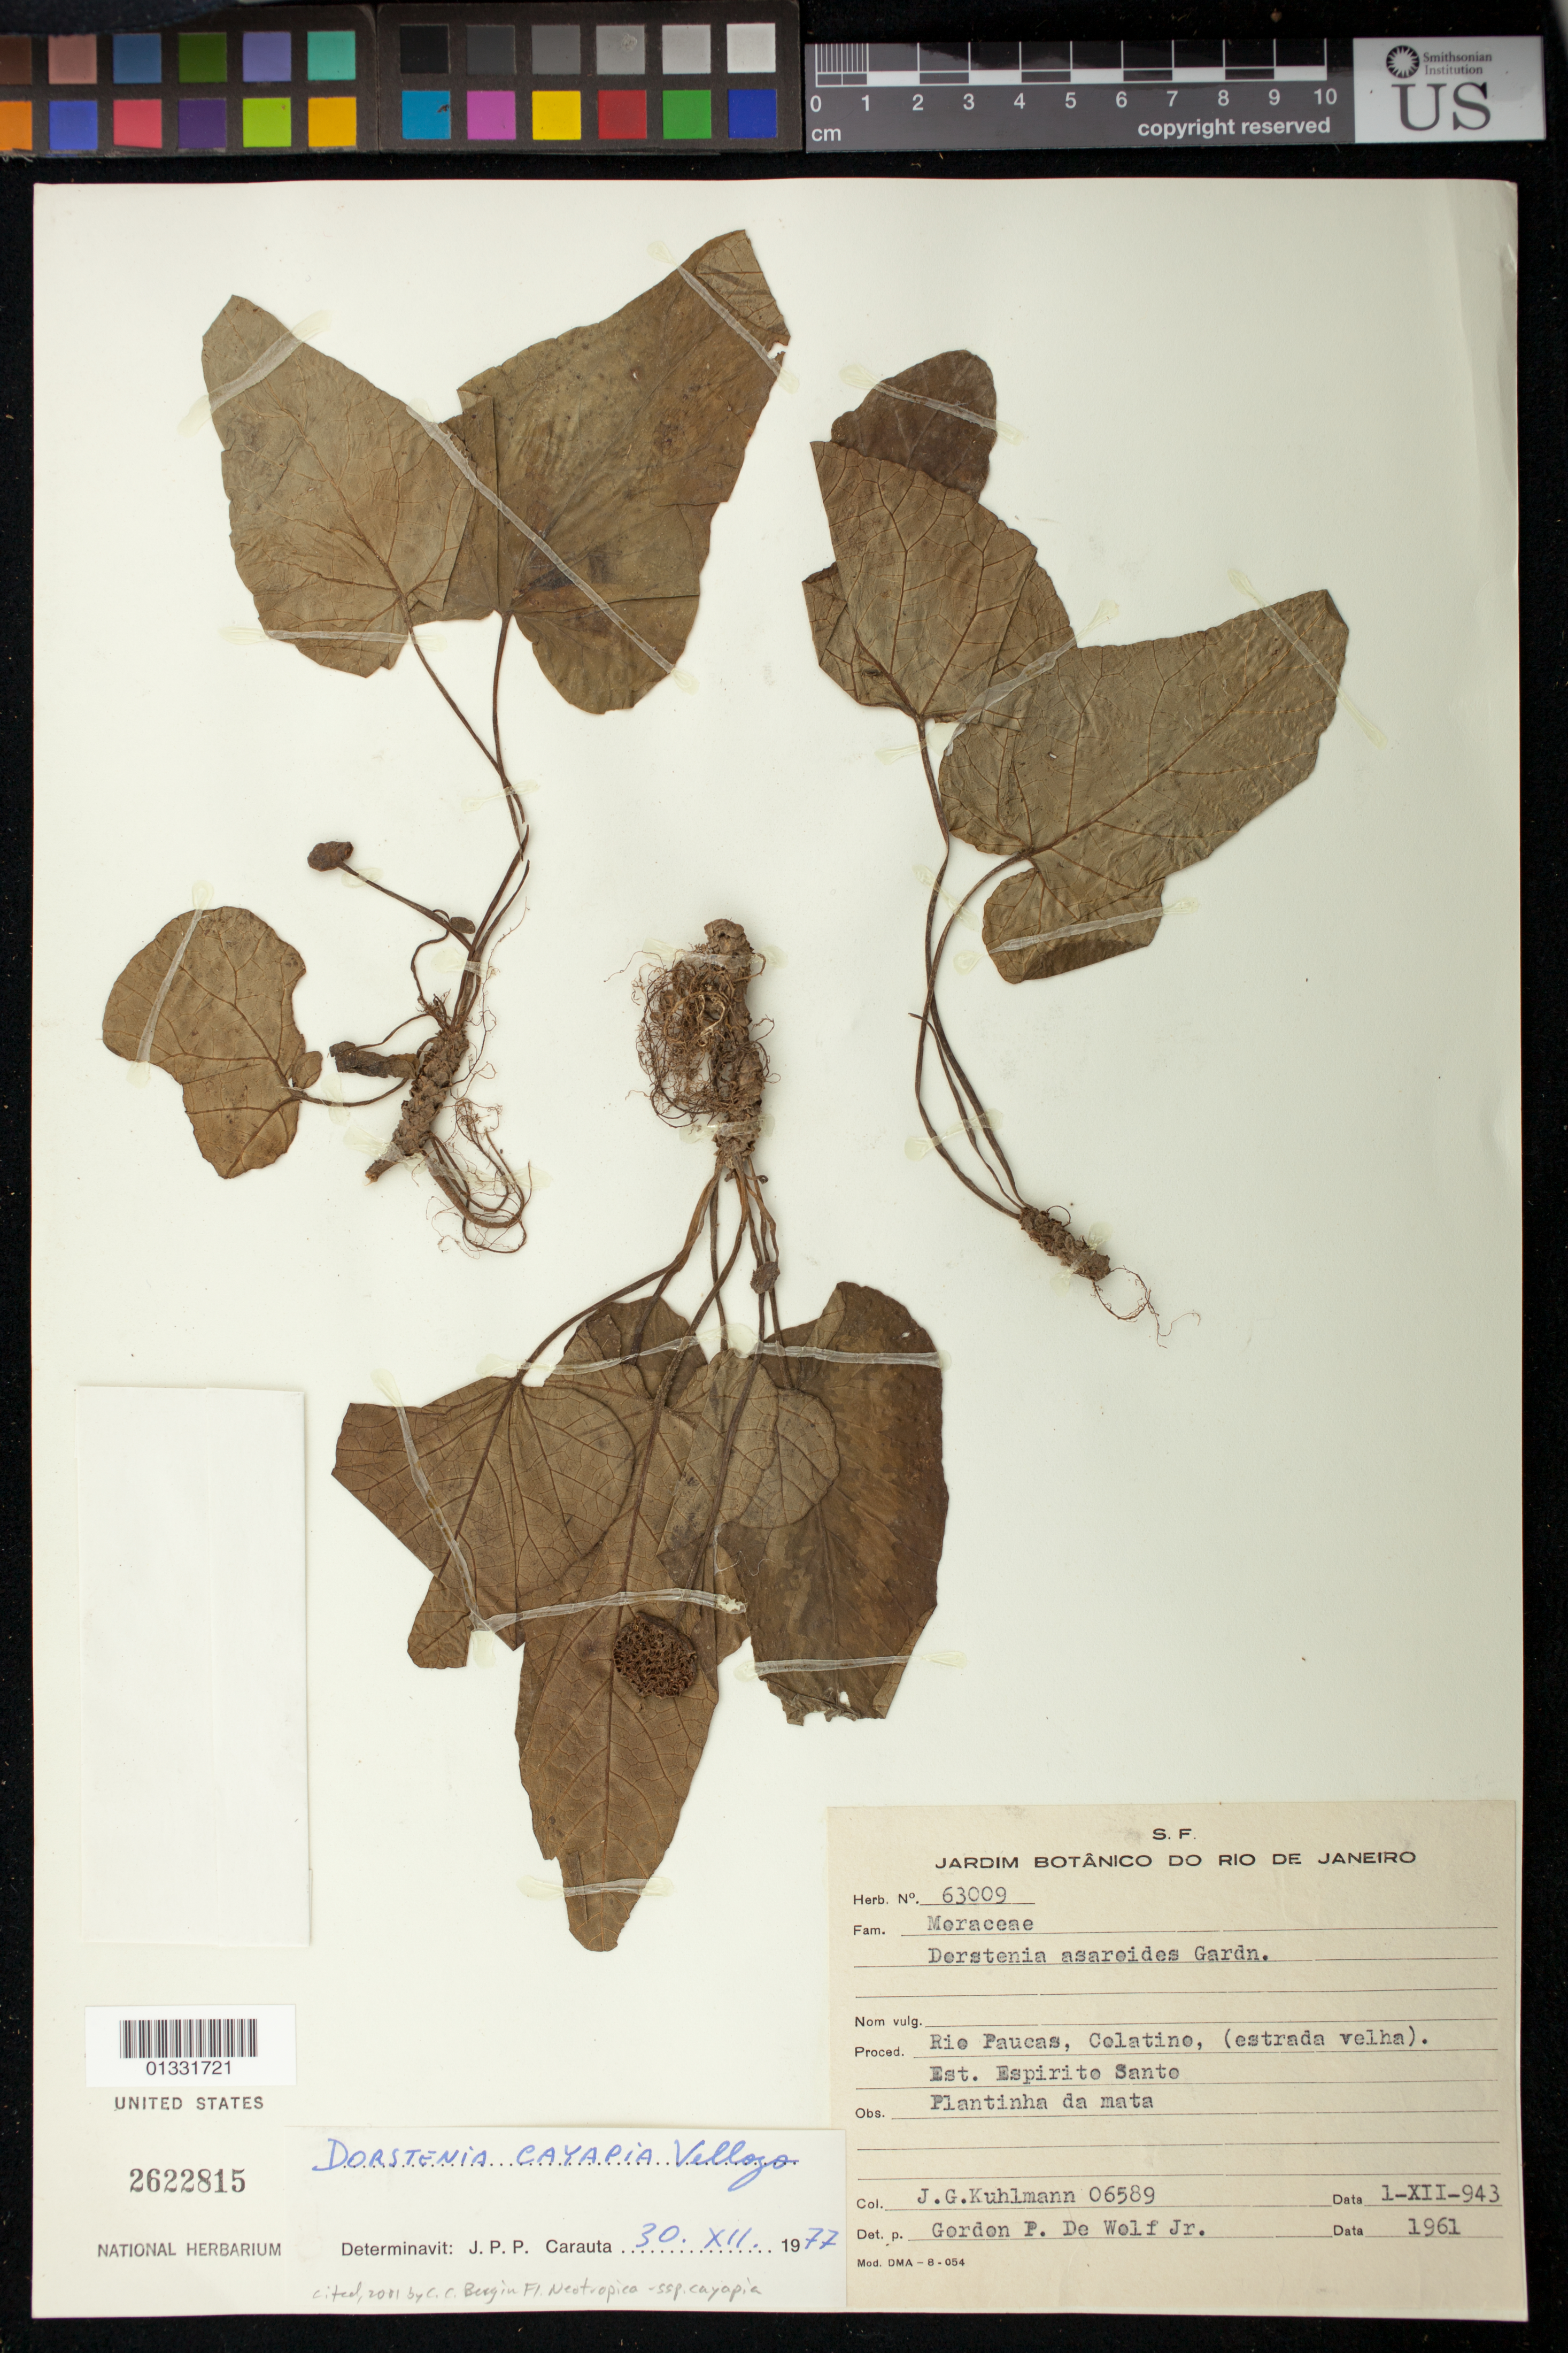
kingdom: Plantae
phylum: Tracheophyta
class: Magnoliopsida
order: Rosales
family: Moraceae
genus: Dorstenia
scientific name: Dorstenia cayapia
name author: Vell.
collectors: J. G. Kuhlmann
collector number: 6589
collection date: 1943-12-01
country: Brazil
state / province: Espírito Santo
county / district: Colatina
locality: Rio Paucas, Colatino (Estrada Velha)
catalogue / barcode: US 2622815